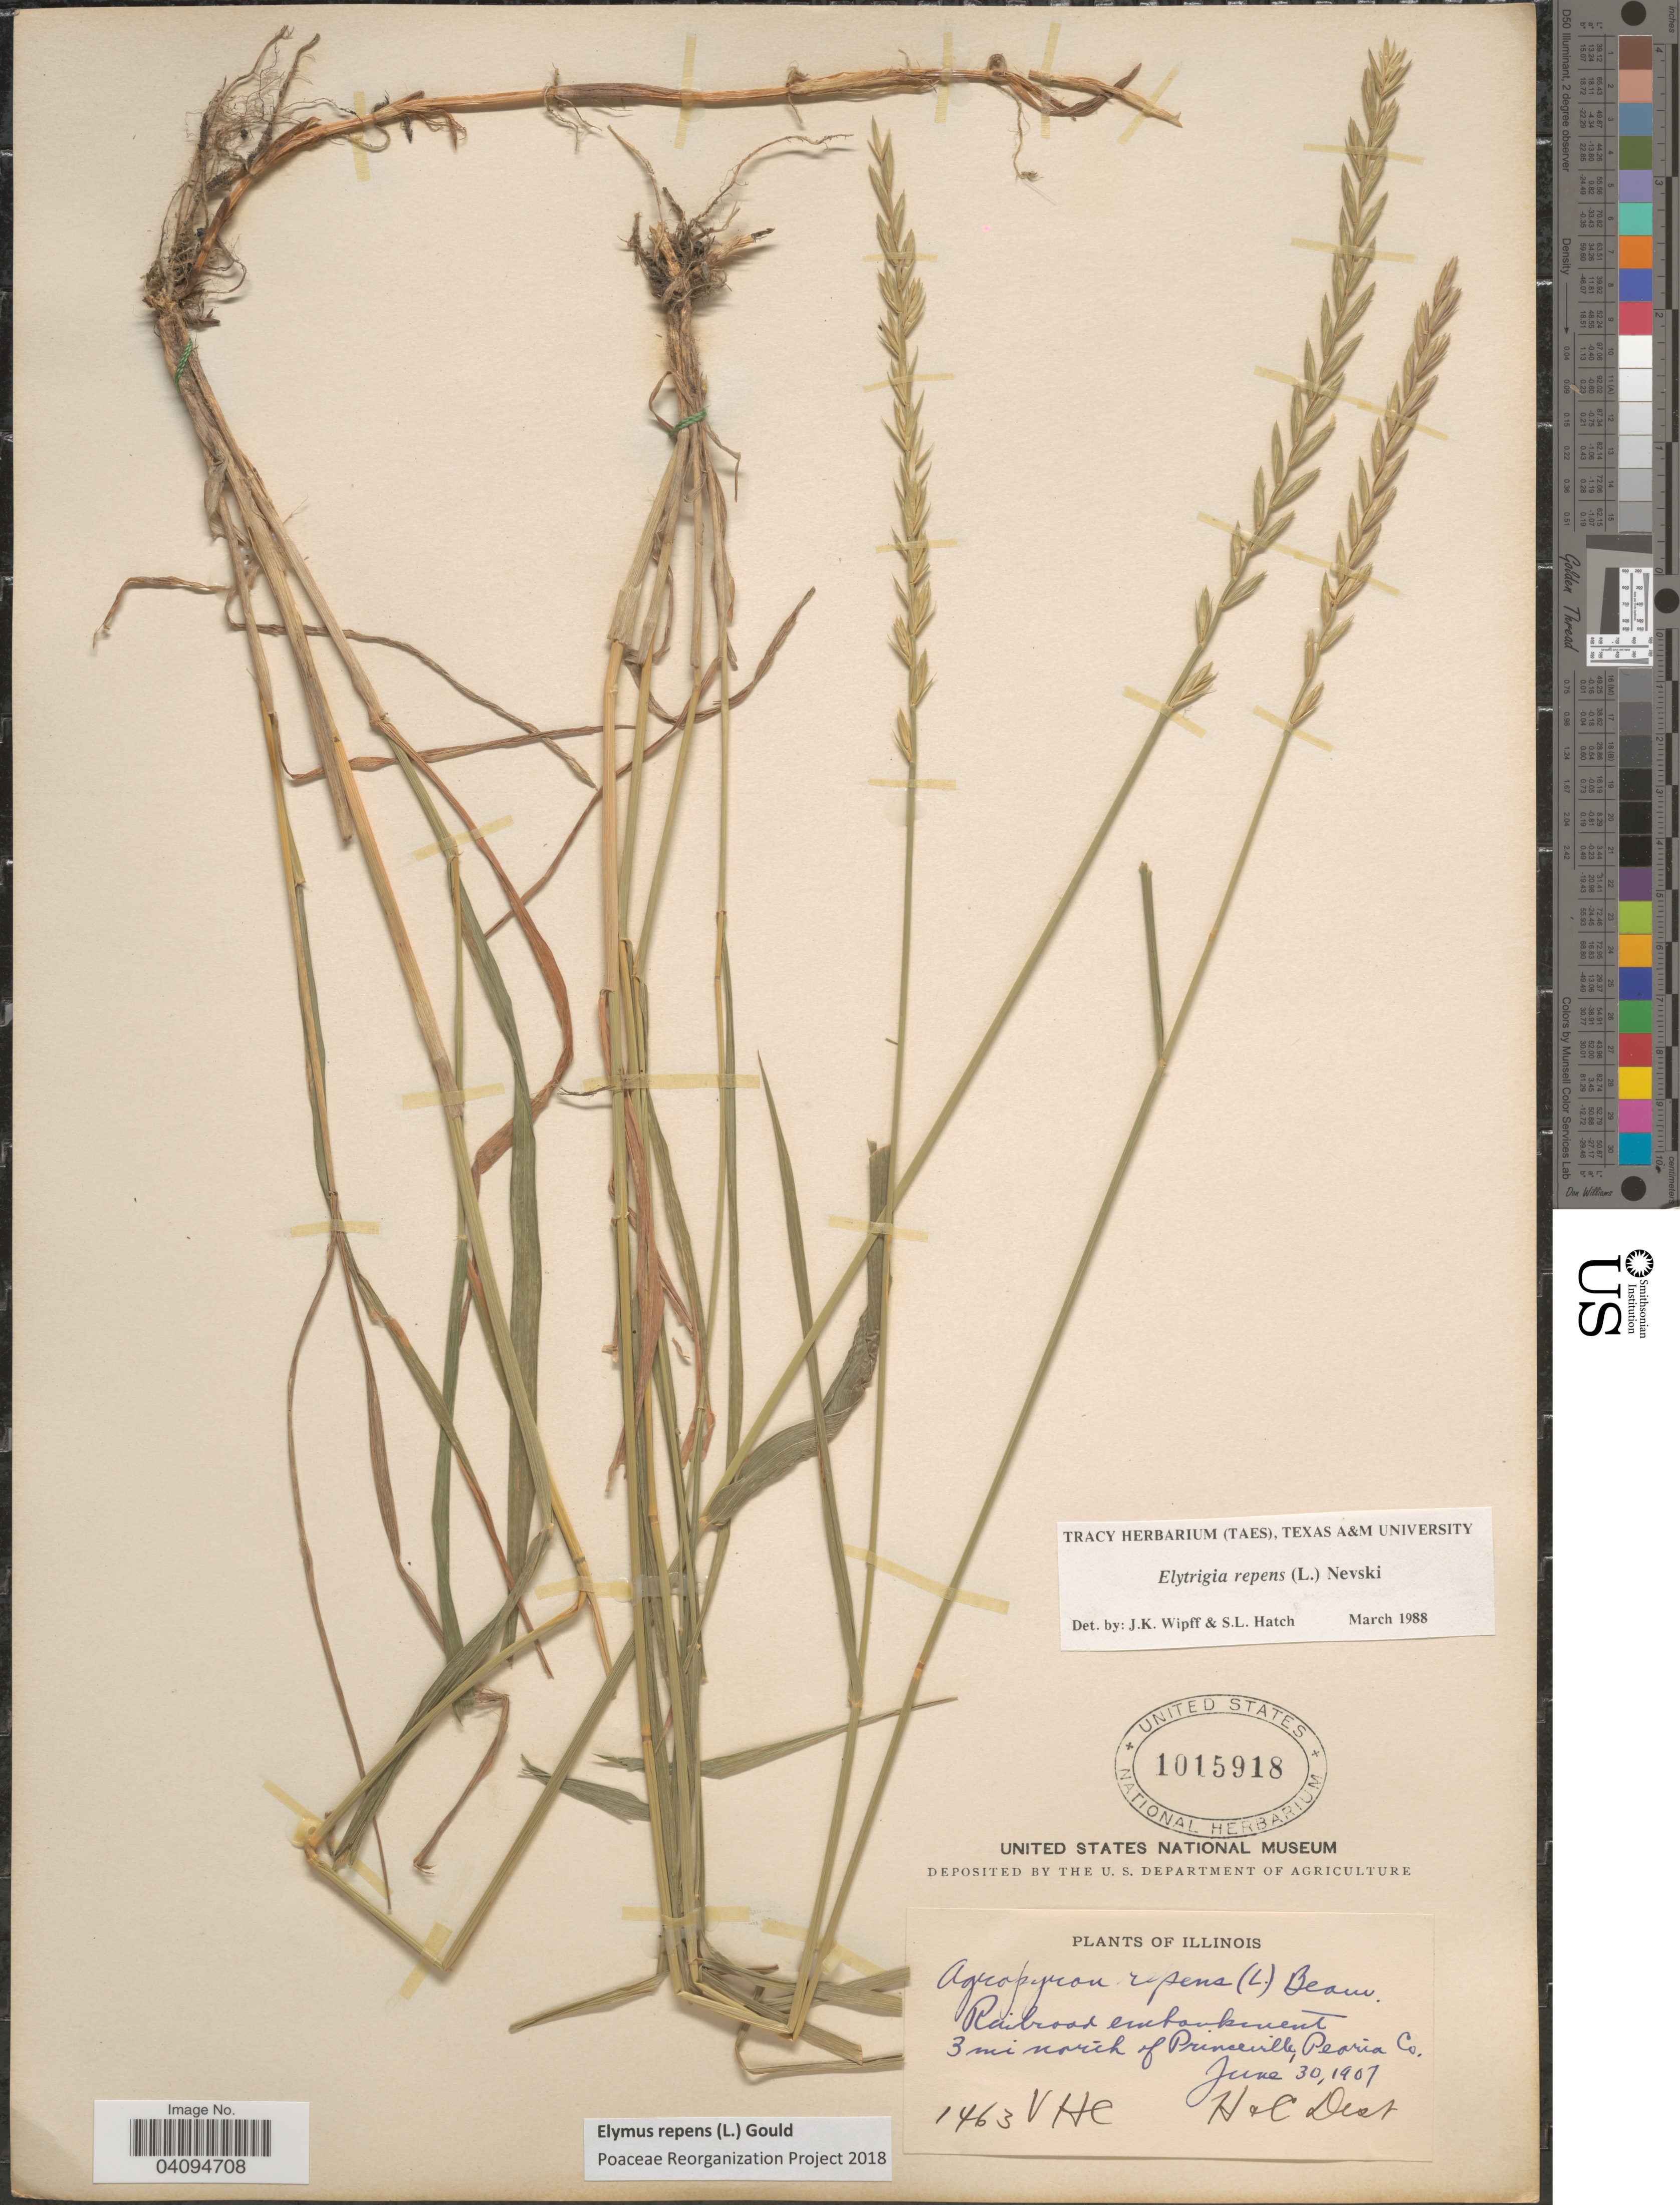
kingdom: Plantae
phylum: Tracheophyta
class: Liliopsida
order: Poales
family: Poaceae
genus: Elymus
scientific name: Elymus repens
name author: (L.) Gould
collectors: V. H. C., H. Dest & C. Dest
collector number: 1463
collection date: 1907-06-30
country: United States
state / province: Illinois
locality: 3 mi north of Princeville, Peoria Co.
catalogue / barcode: US 1015918